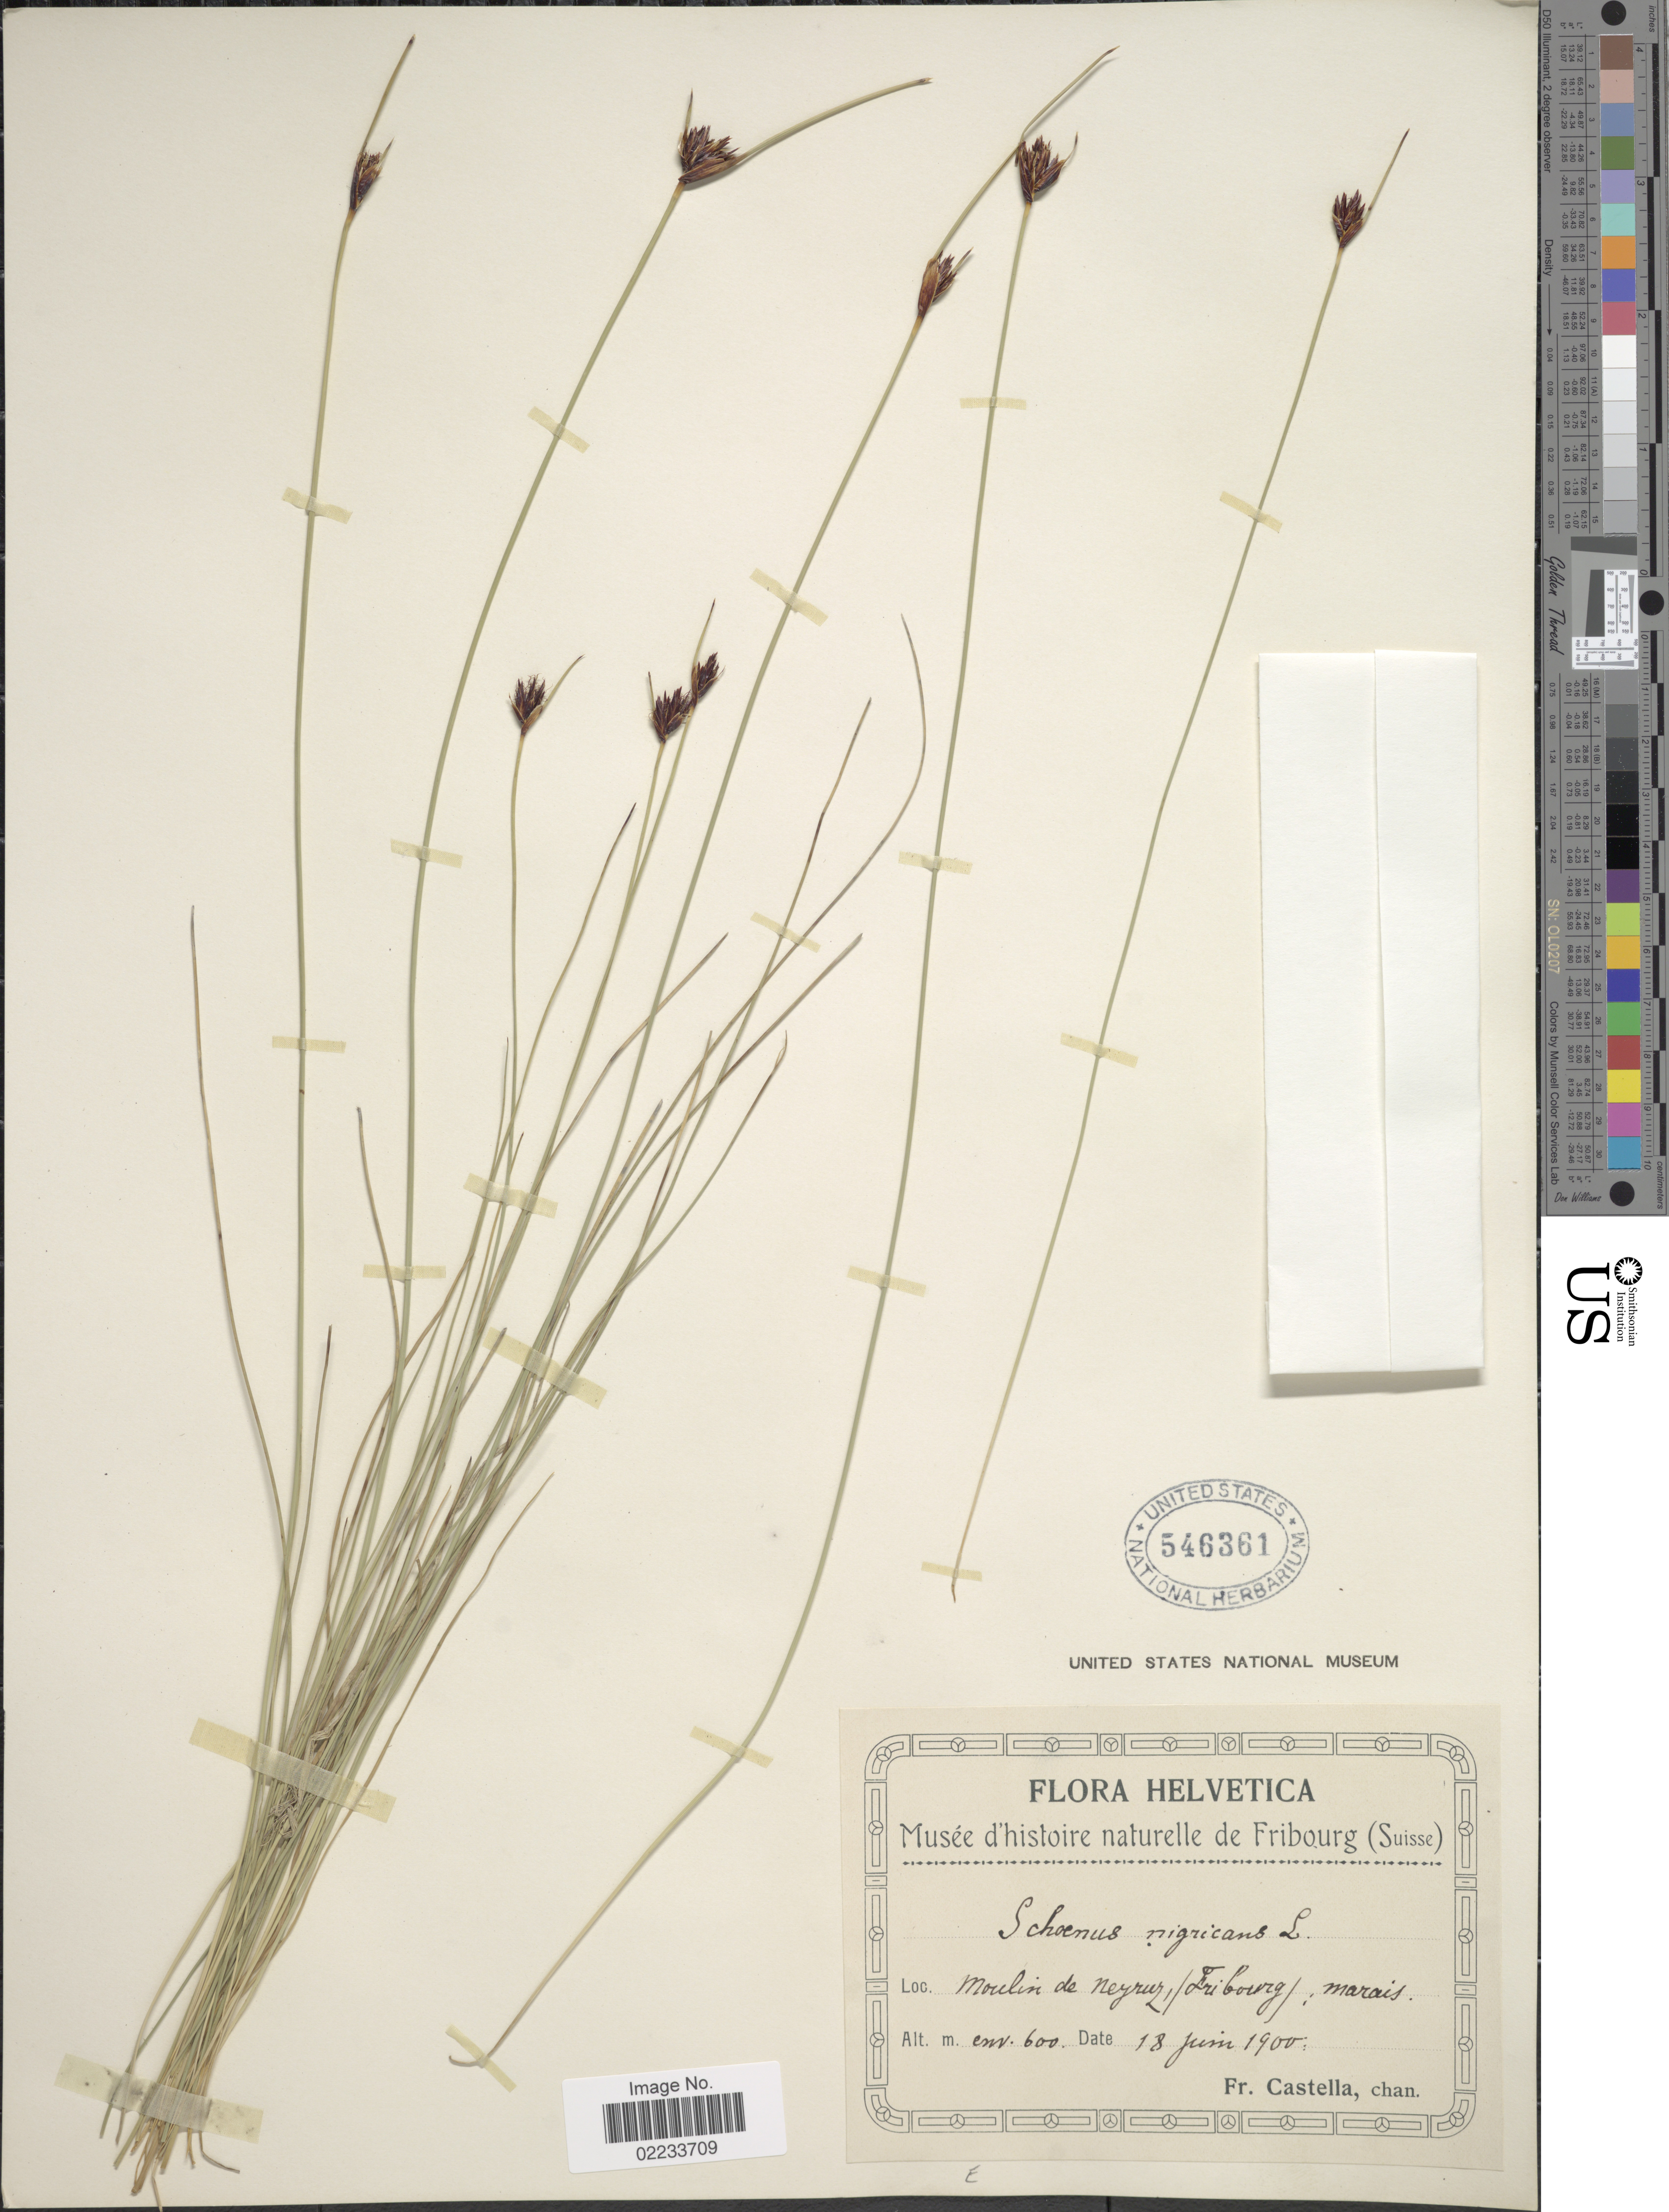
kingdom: Plantae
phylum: Tracheophyta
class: Liliopsida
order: Poales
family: Cyperaceae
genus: Schoenus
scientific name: Schoenus nigricans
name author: L.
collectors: Fr. Castella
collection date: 1900-06-18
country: Switzerland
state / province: Fribourg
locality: Helevetica, Moulin de Neyruz,(Fribourg); marais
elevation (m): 600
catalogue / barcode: US 546361